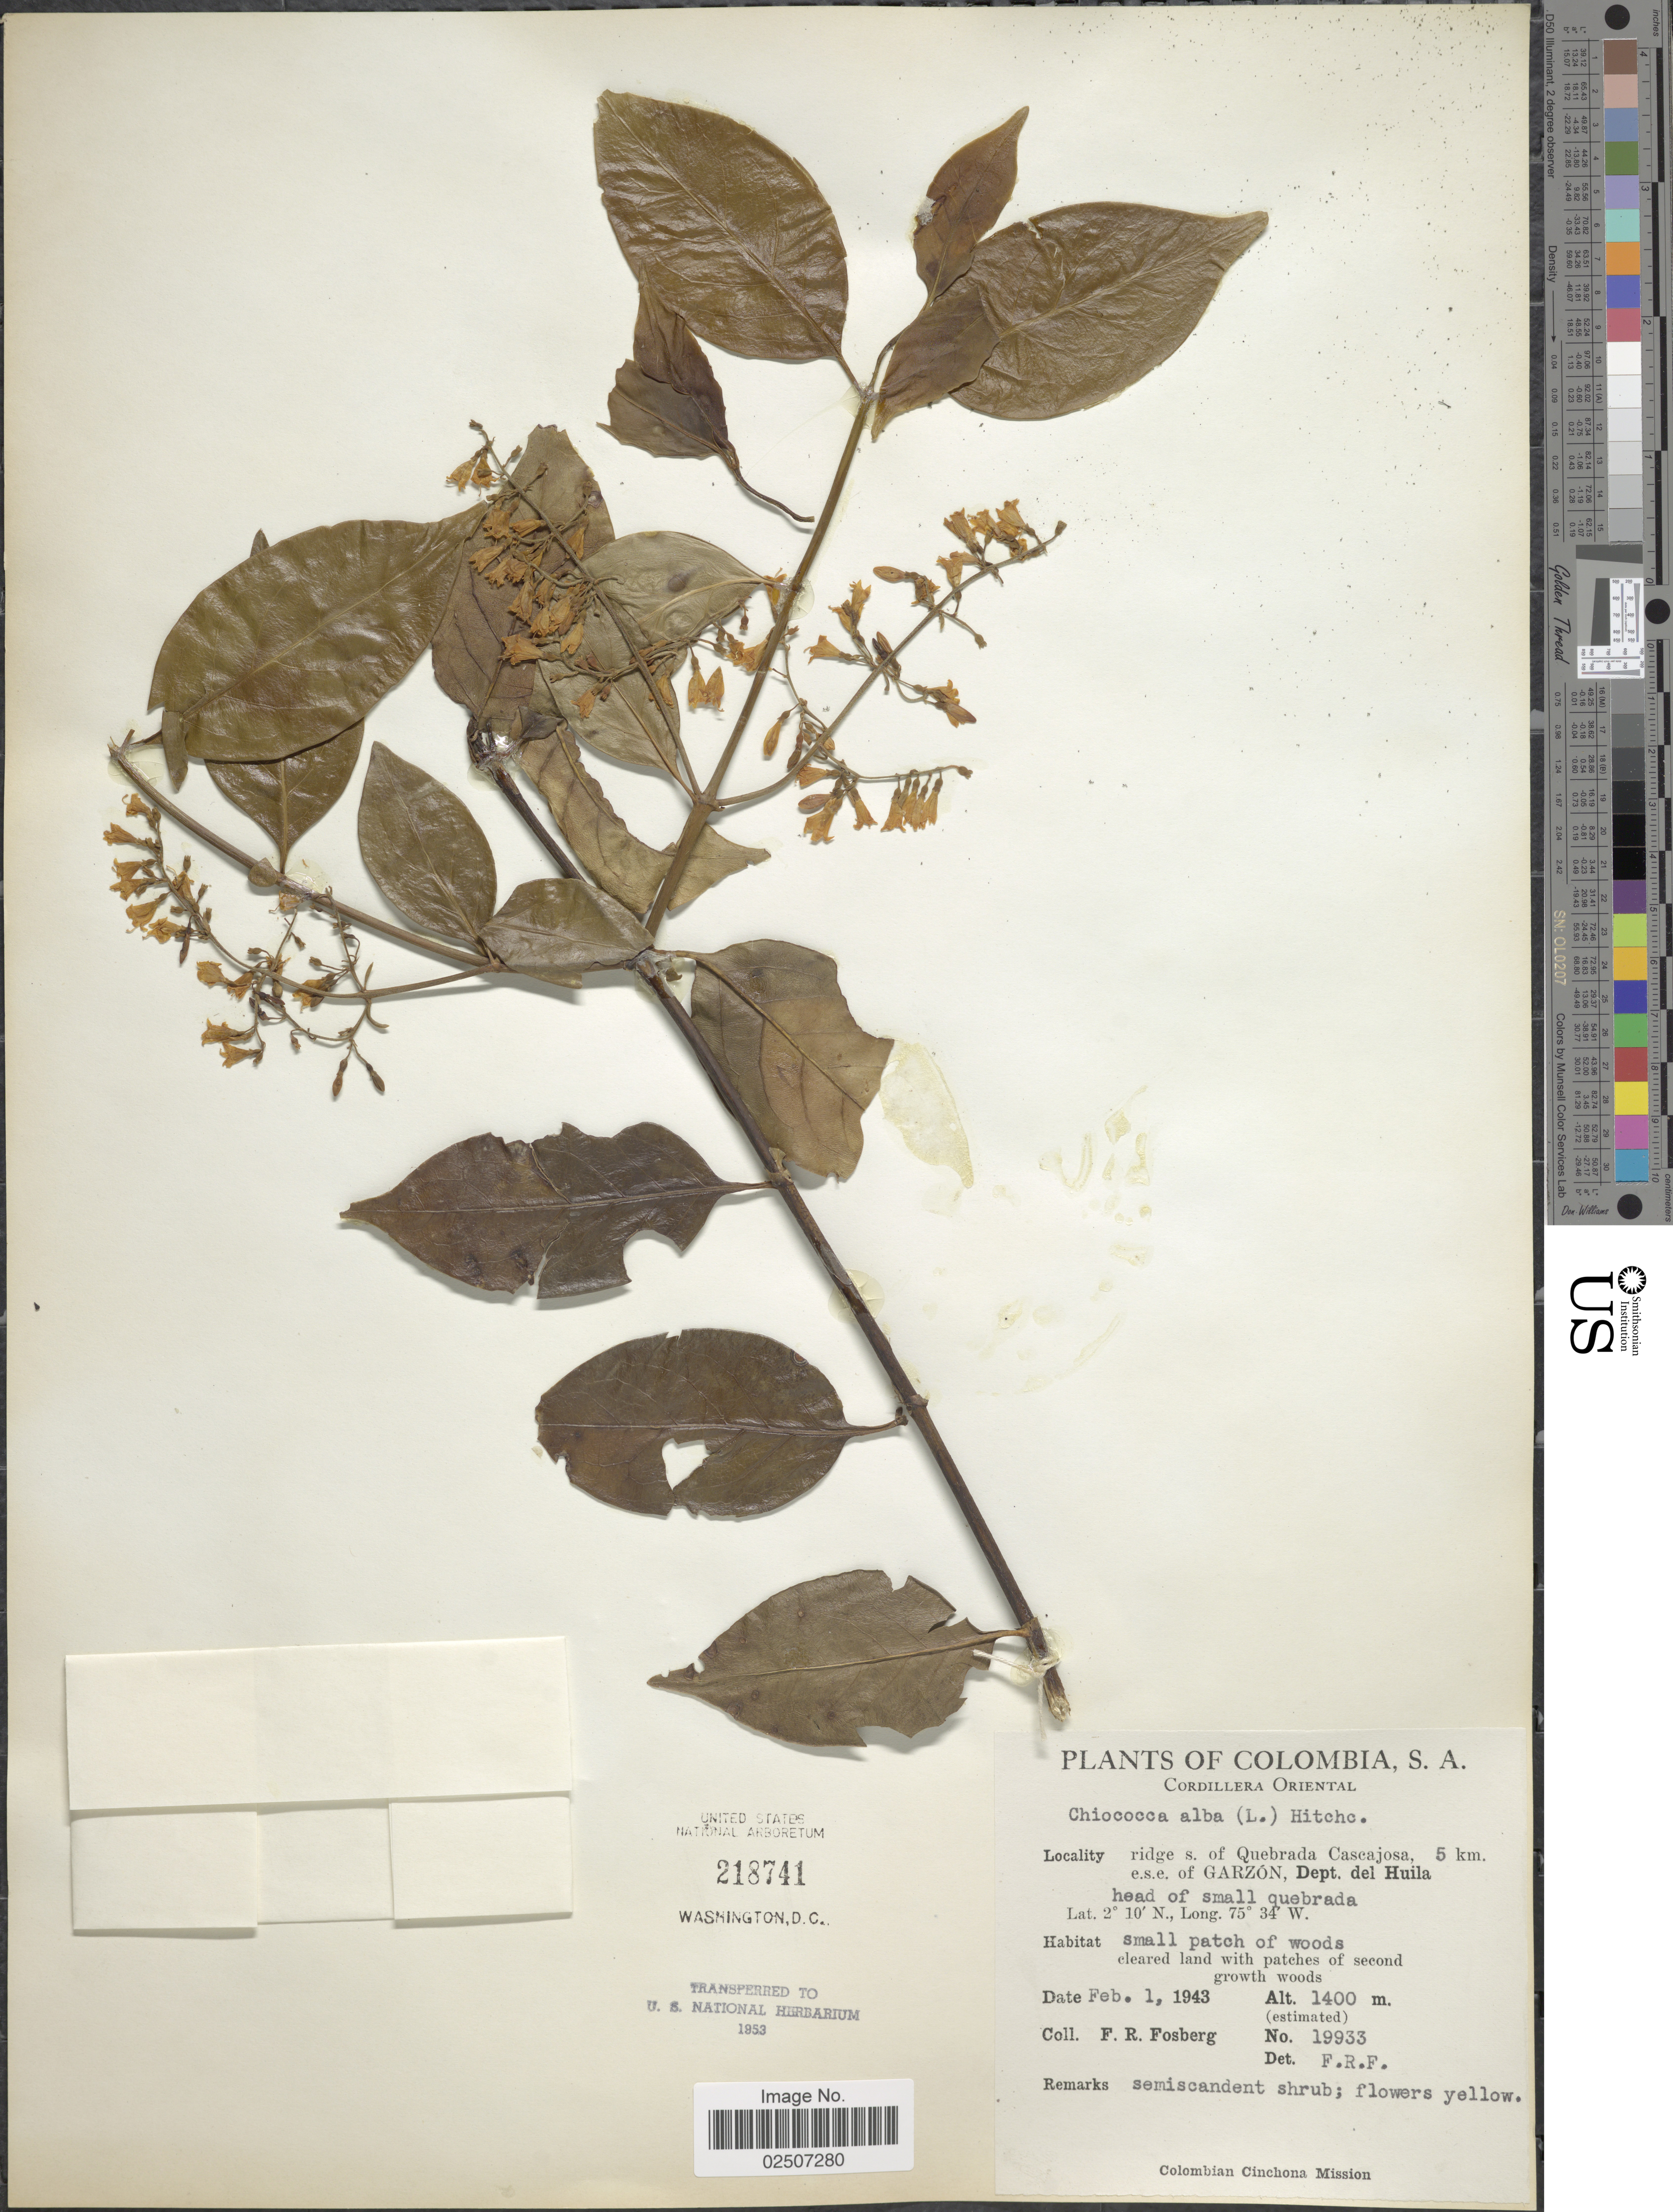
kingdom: Plantae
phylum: Tracheophyta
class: Magnoliopsida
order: Gentianales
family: Rubiaceae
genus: Chiococca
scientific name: Chiococca alba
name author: (L.) Hitchc.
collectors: F. R. Fosberg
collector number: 19933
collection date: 1943-02-01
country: Colombia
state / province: Huila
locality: Cordillera Oriental, ridge s. of Quebrada Cascajosa, 5 km. e.s.e. of Garzon, Dept. del Huila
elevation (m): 1400